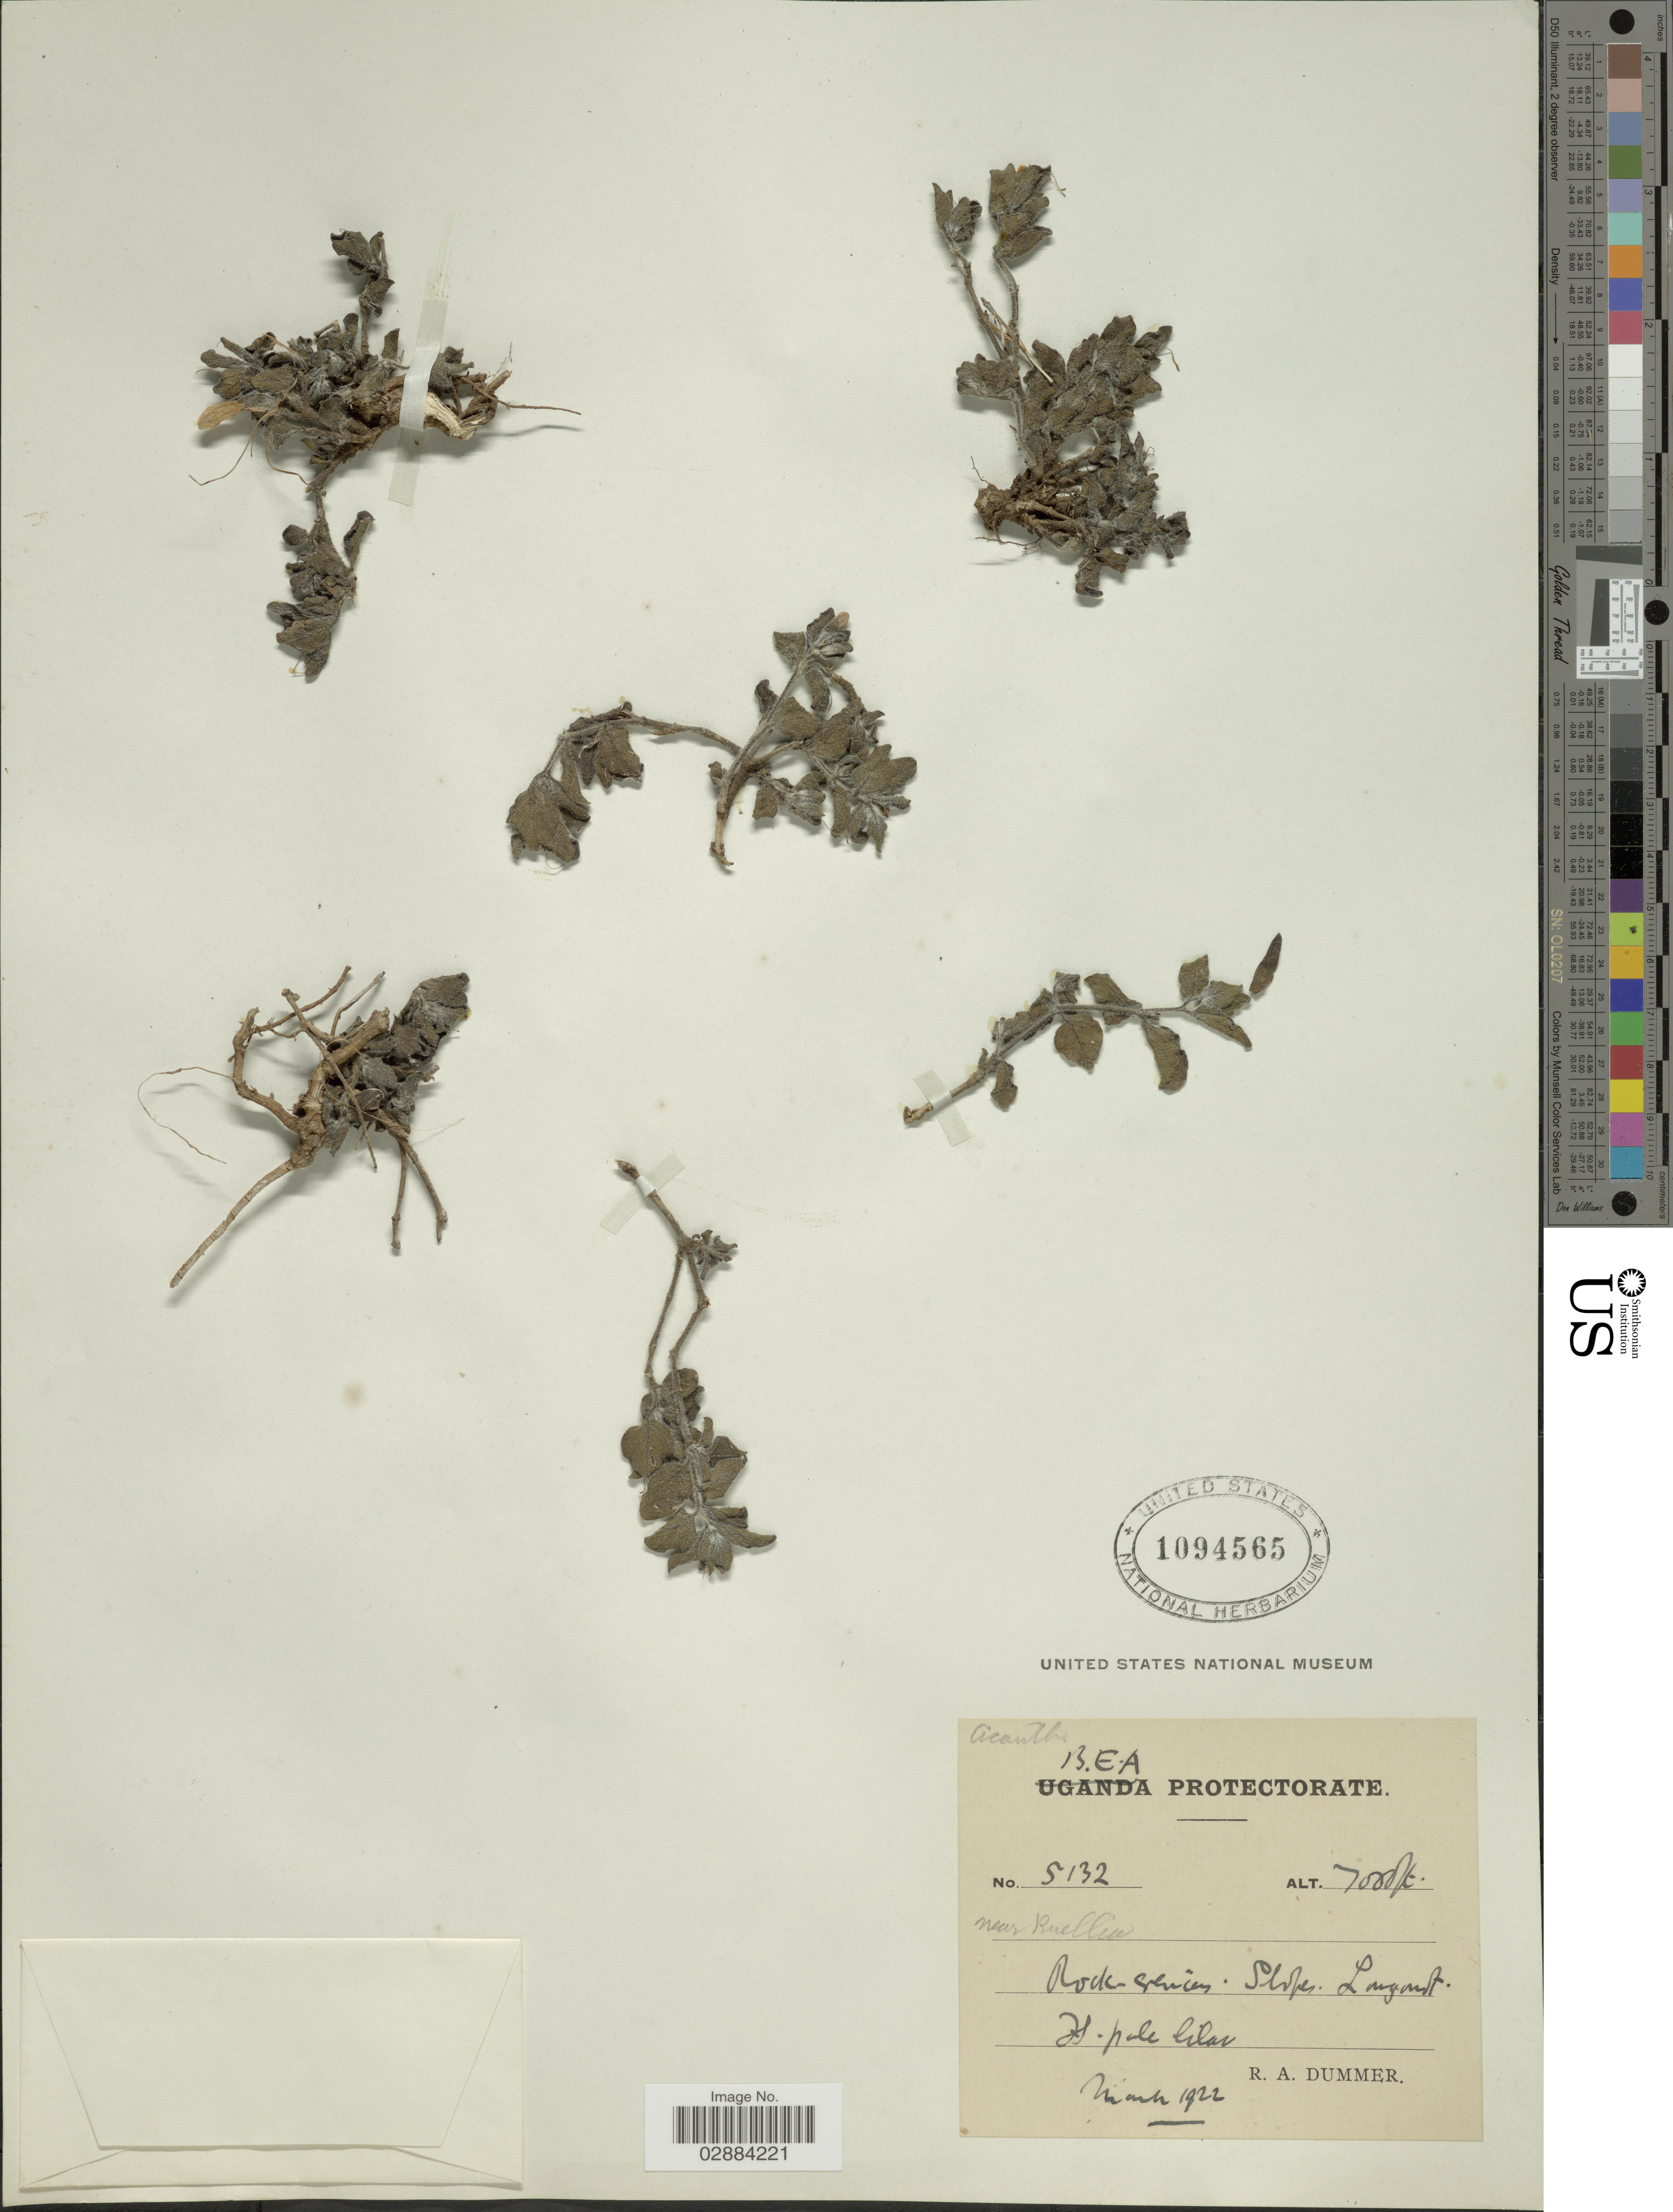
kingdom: Plantae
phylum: Tracheophyta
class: Magnoliopsida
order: Lamiales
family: Acanthaceae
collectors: R. Dümmer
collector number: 5132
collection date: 1922-03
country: Kenya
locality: B.E.A. Protectorate. Rock- [illegible text]. Slopes. Longonot.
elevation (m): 2134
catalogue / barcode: US 1094565